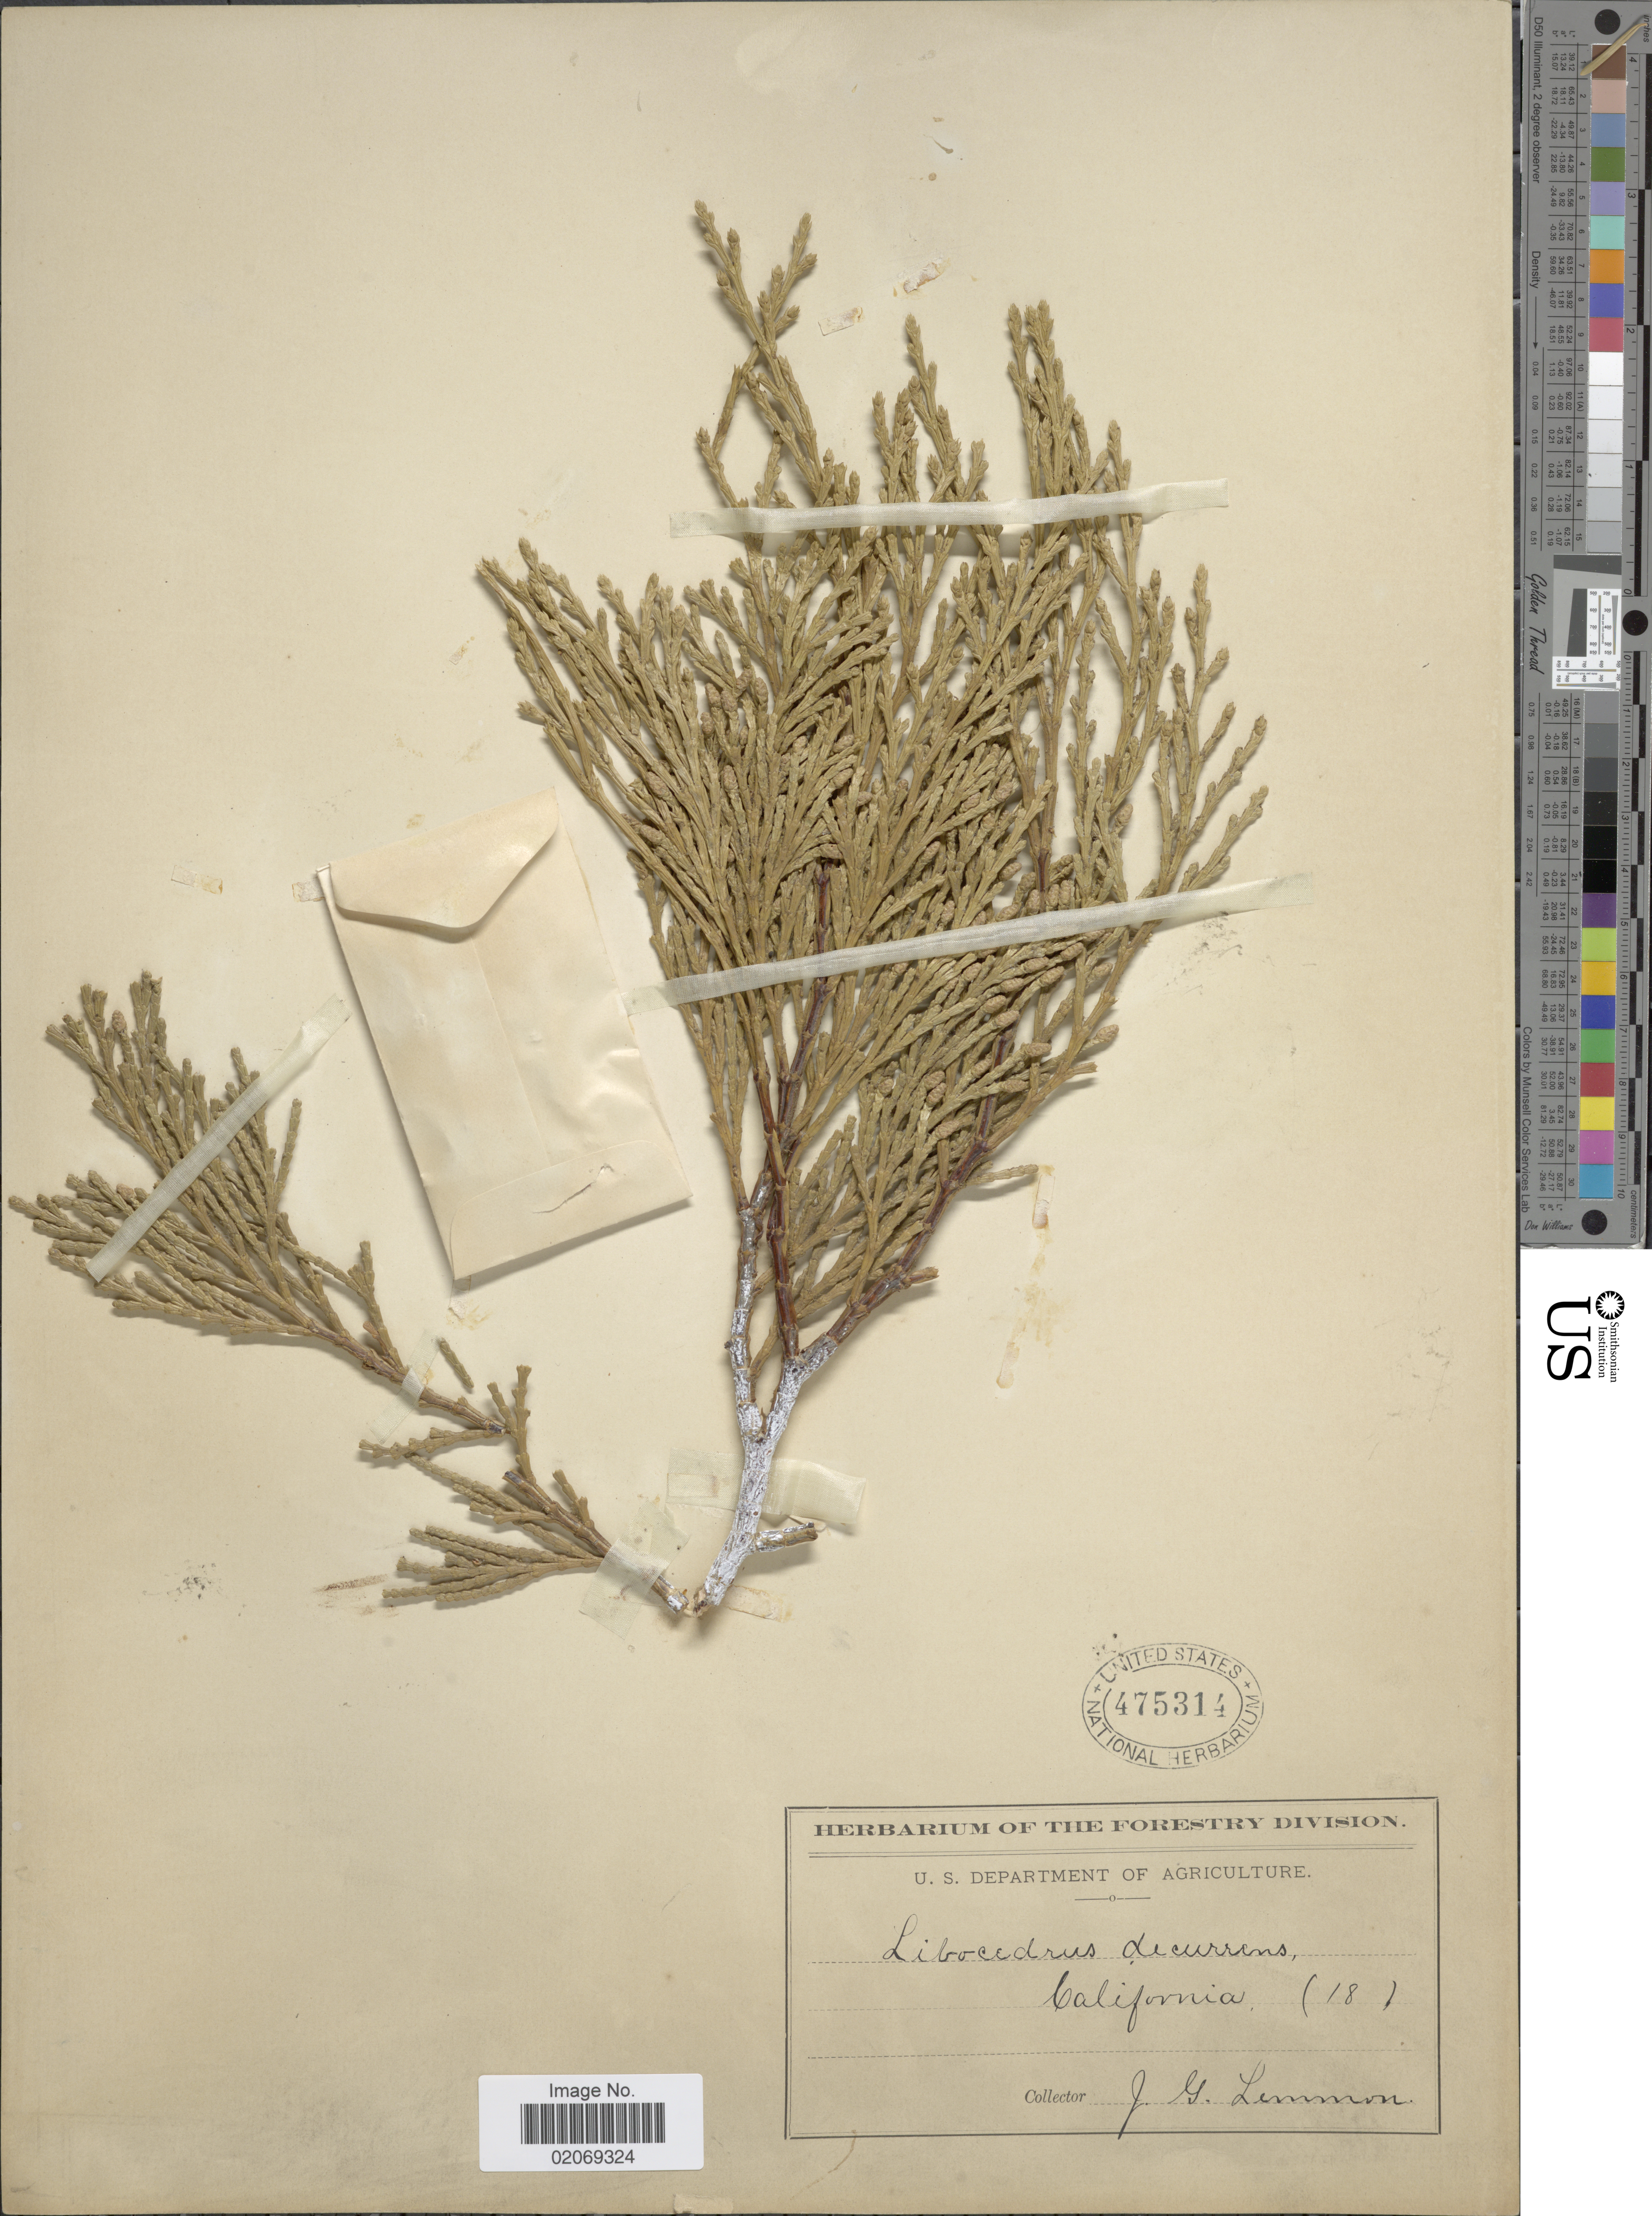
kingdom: Plantae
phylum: Tracheophyta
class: Pinopsida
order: Pinales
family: Cupressaceae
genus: Libocedrus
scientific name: Libocedrus decurrens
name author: Torr.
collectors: J. Lemmon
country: United States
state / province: California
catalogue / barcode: US 475314